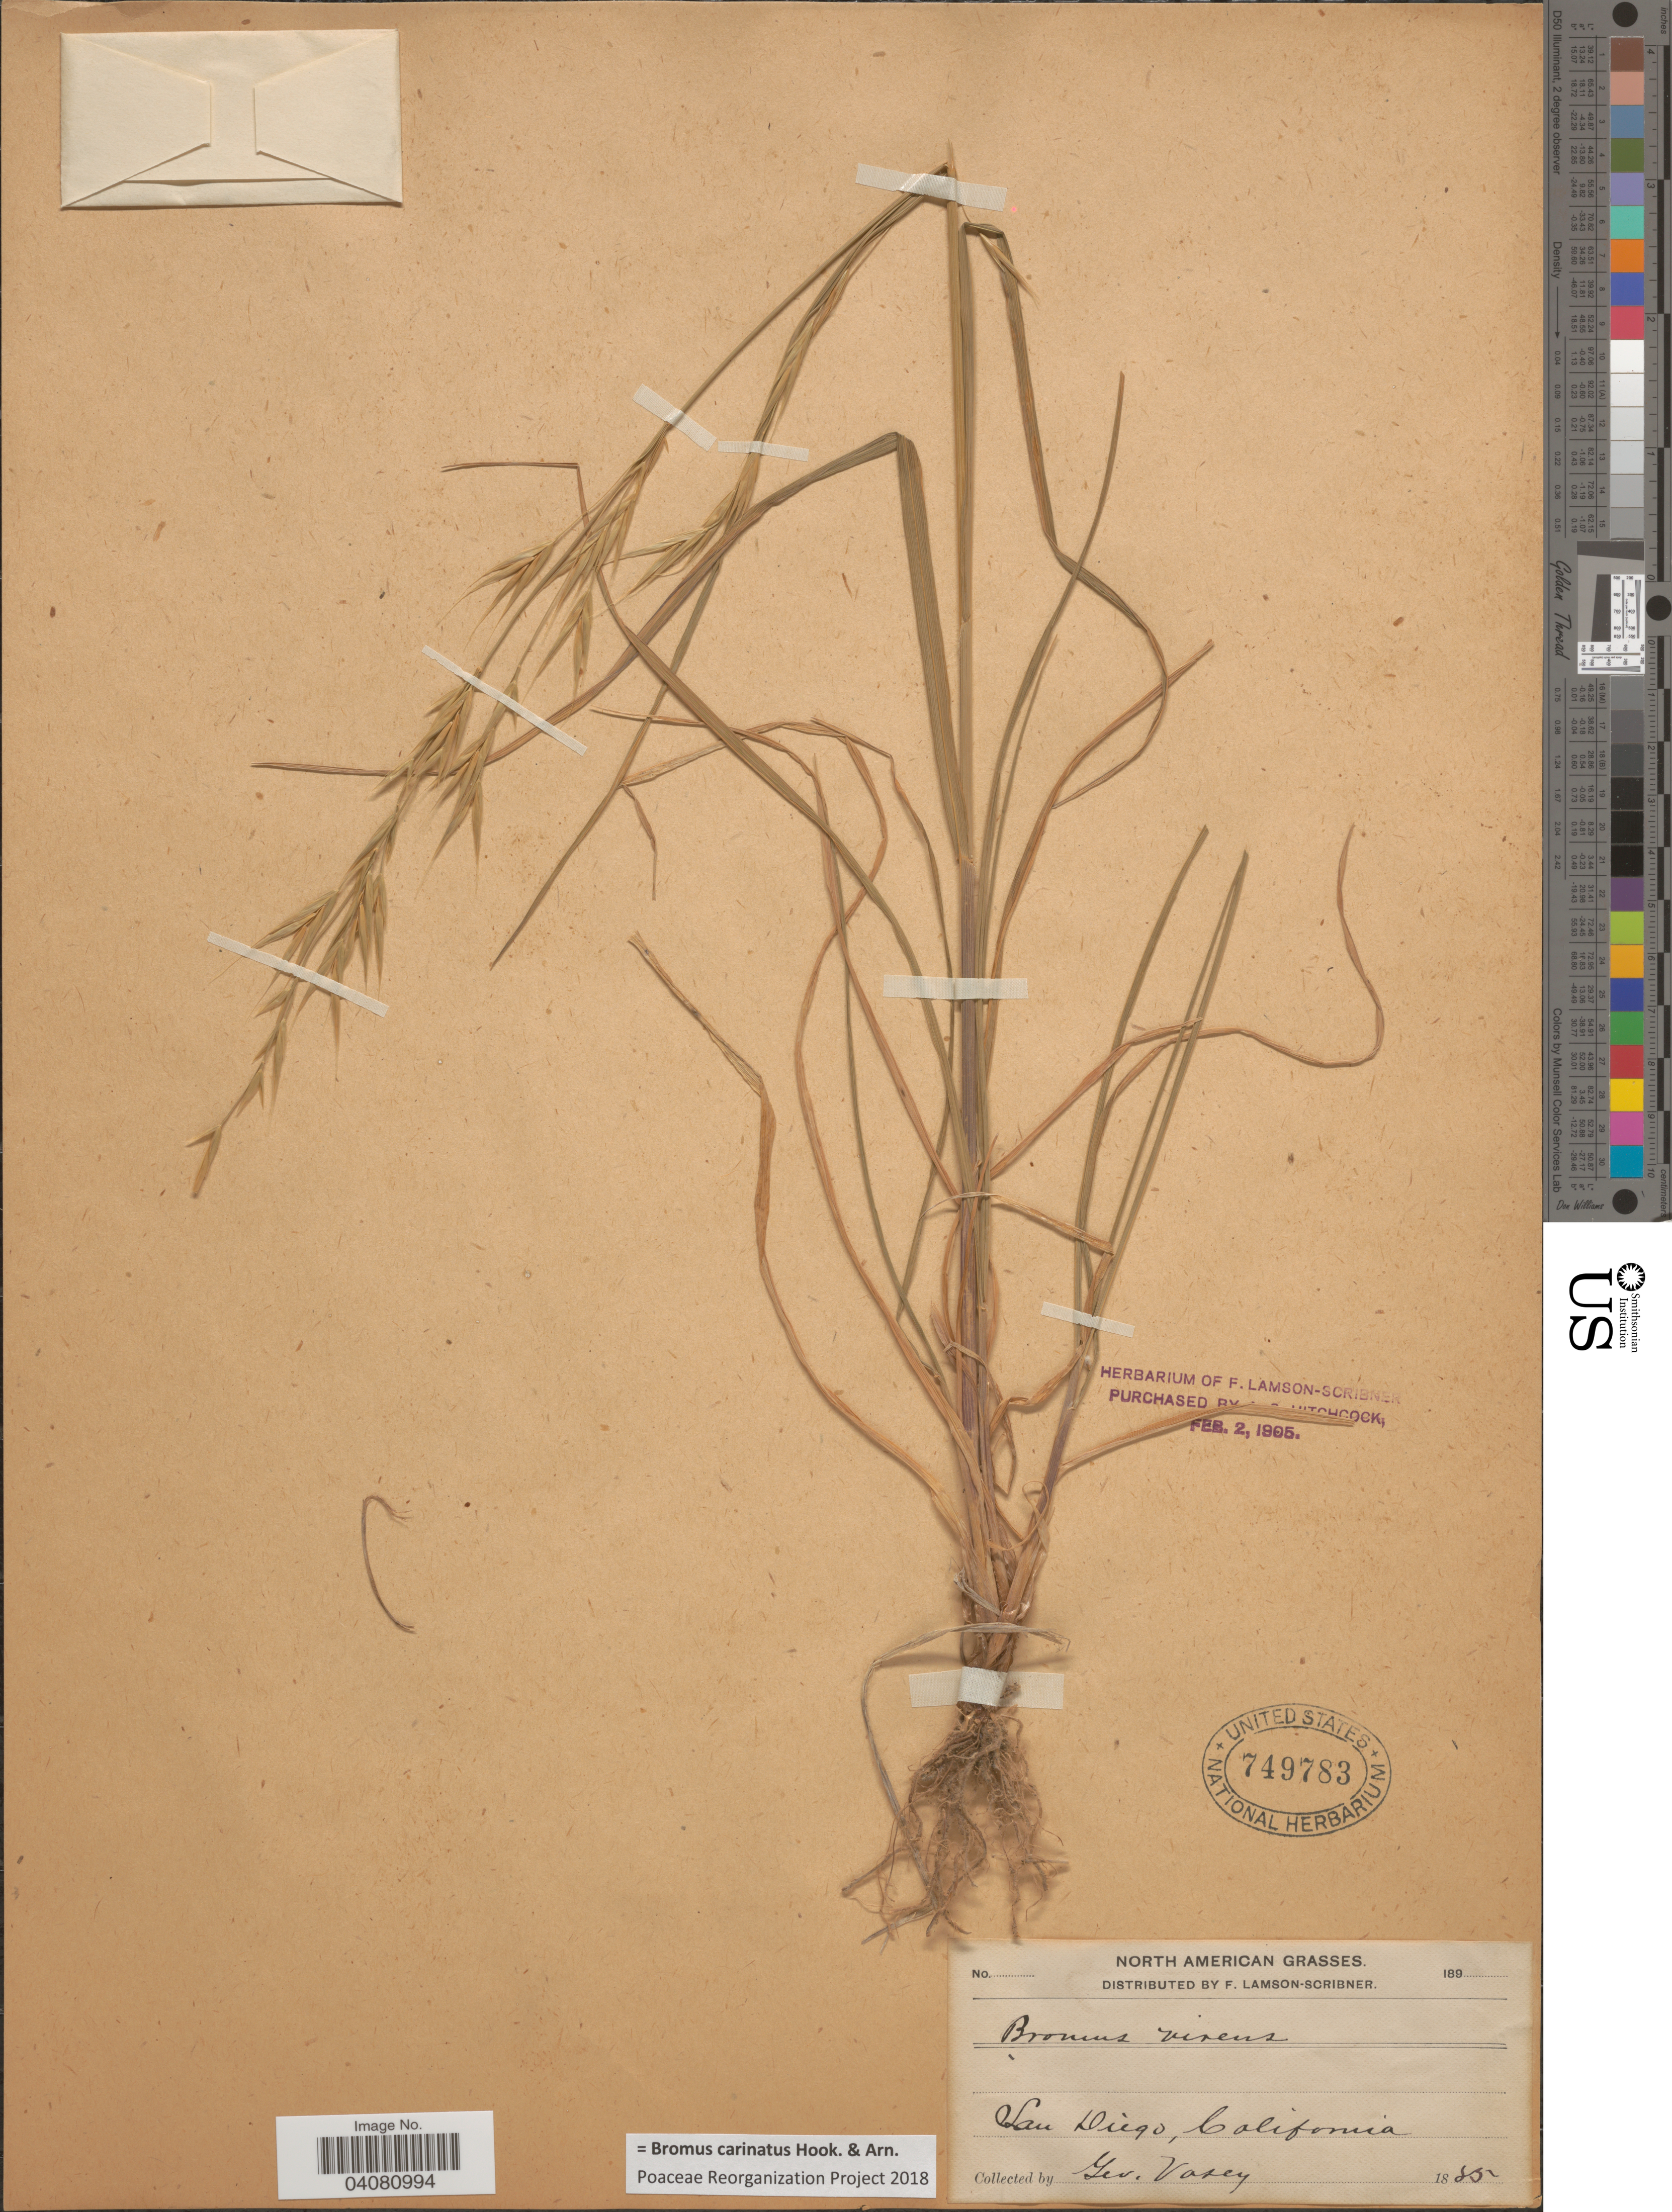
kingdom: Plantae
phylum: Tracheophyta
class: Liliopsida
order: Poales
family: Poaceae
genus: Bromus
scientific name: Bromus carinatus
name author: Hook. & Arn.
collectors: G. R. Vasey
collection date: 1885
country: United States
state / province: California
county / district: San Diego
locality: San Diego.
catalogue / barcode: US 749783